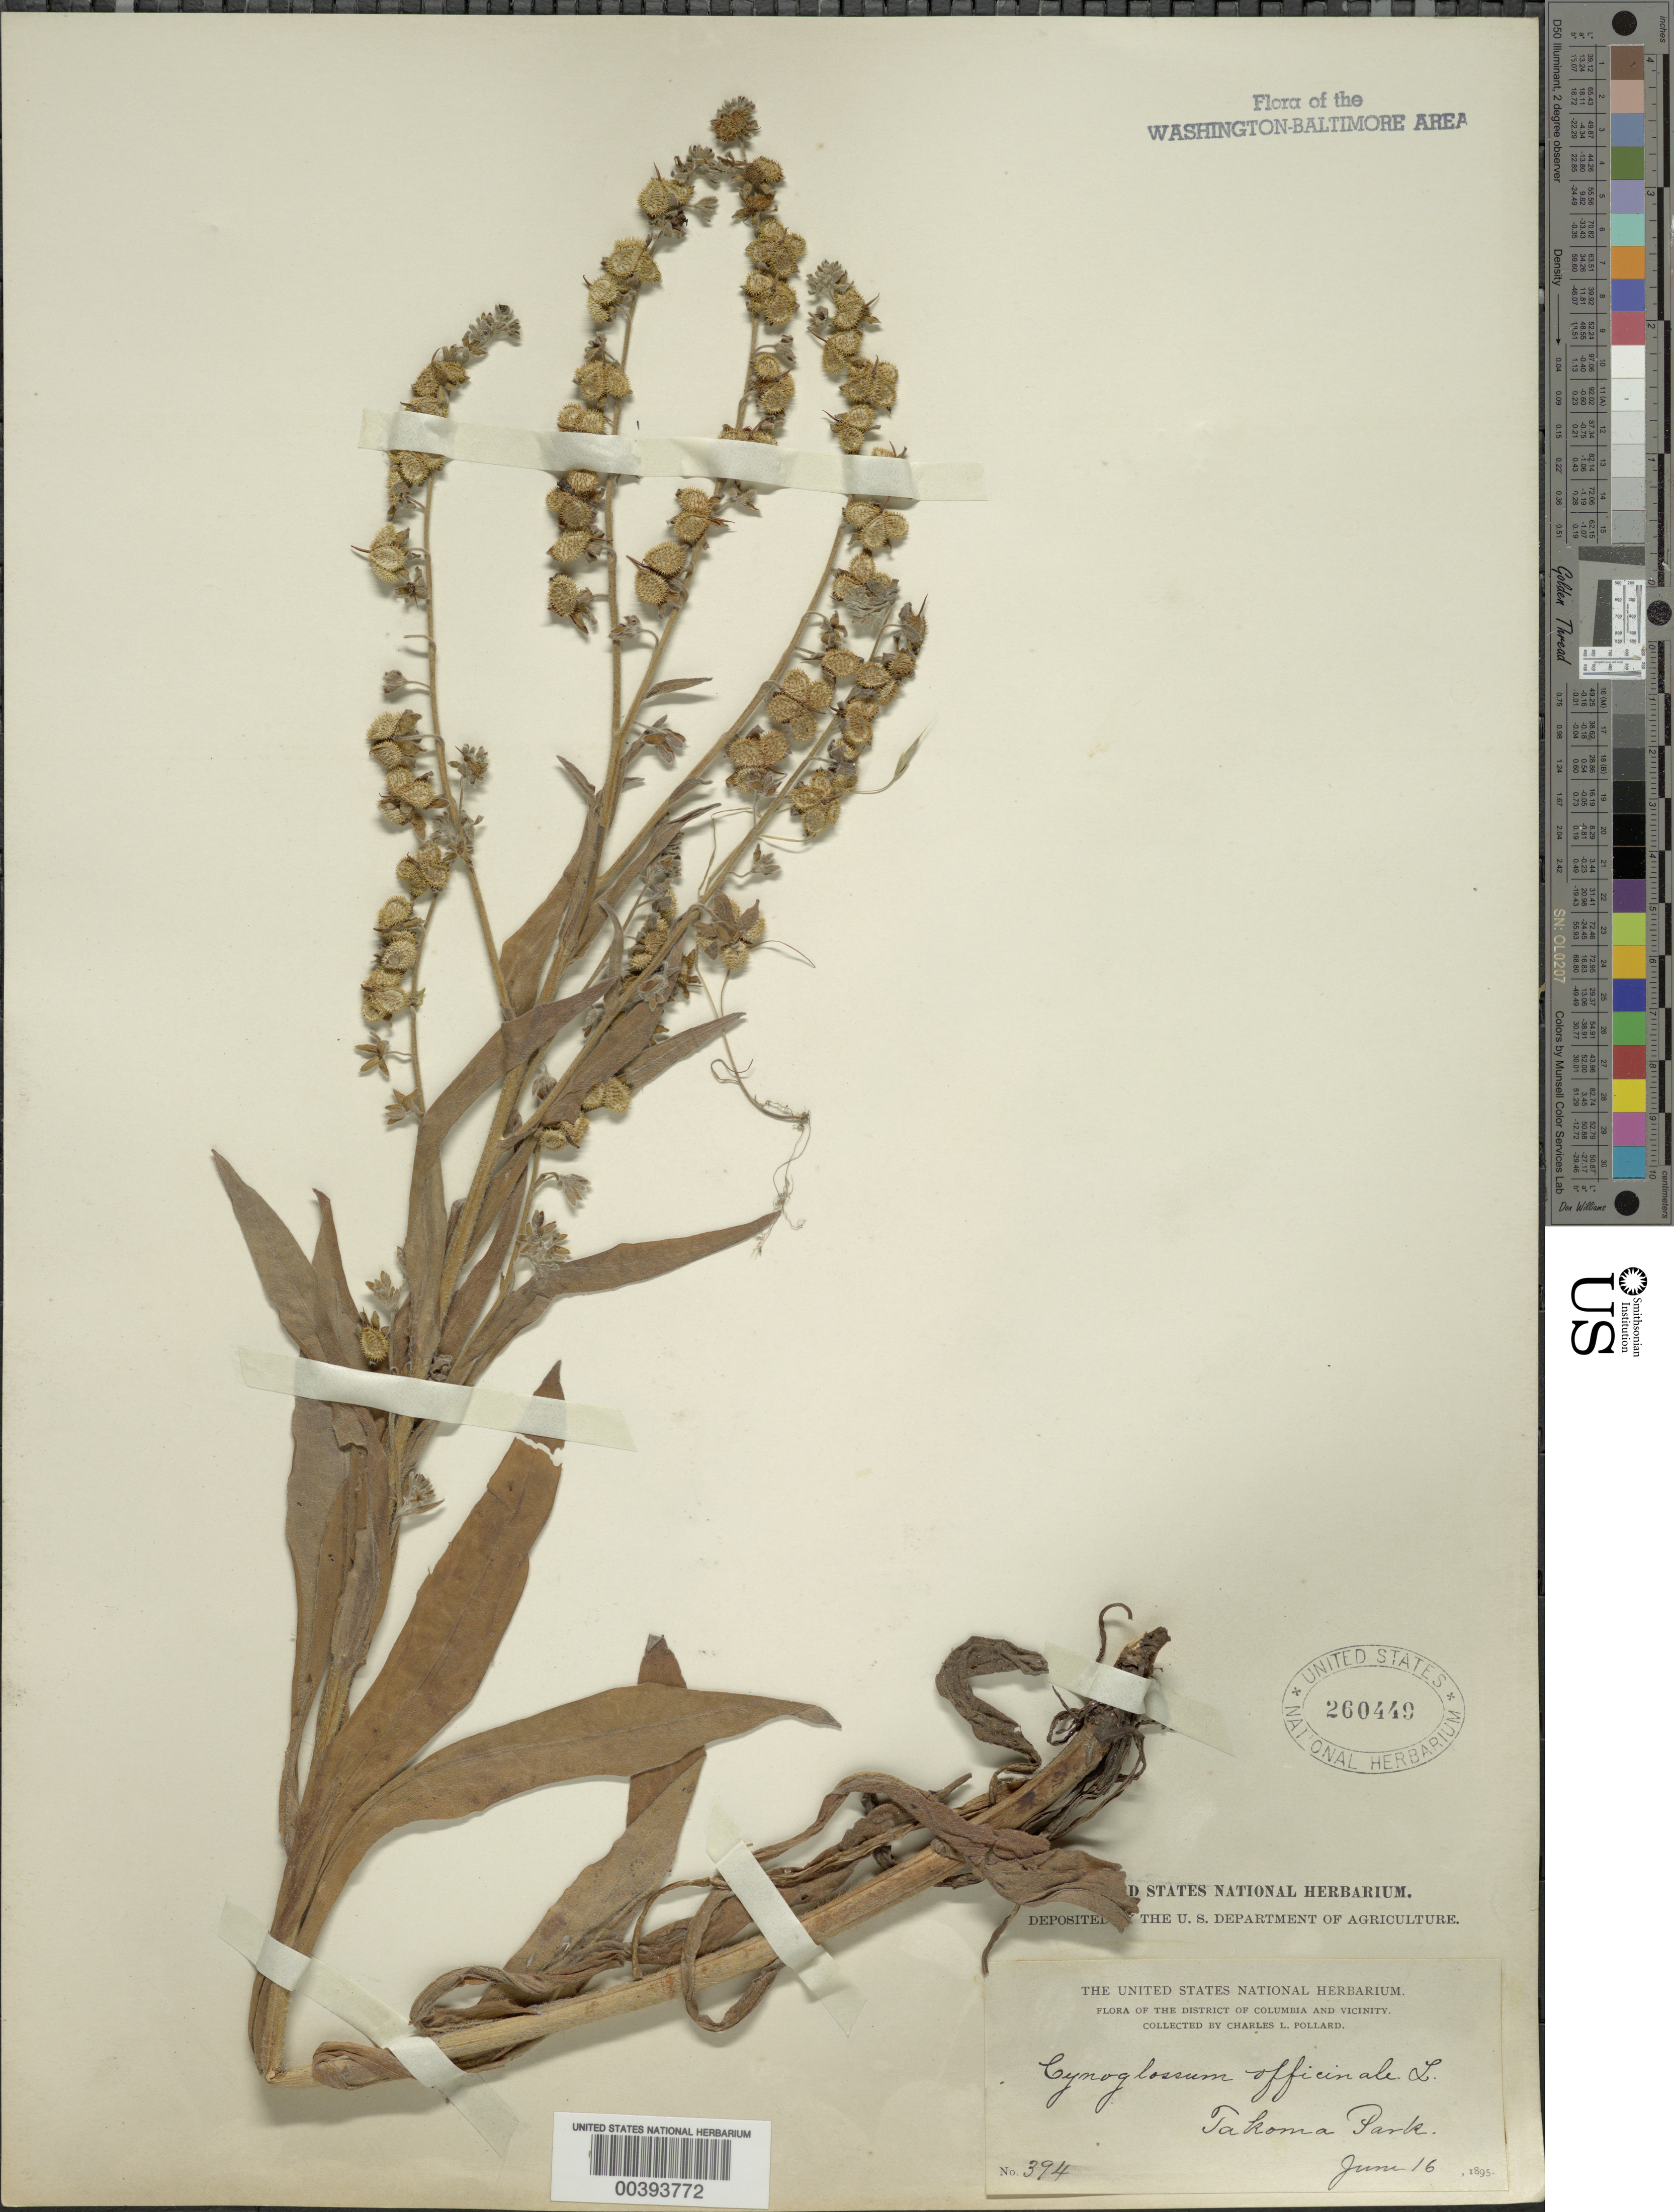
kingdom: Plantae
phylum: Tracheophyta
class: Magnoliopsida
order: Boraginales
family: Boraginaceae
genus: Cynoglossum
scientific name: Cynoglossum officinale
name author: L.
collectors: C. L. Pollard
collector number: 394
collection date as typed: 16 Jun 1895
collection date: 1895-06-16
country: United States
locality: Takoma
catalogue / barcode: US 260449